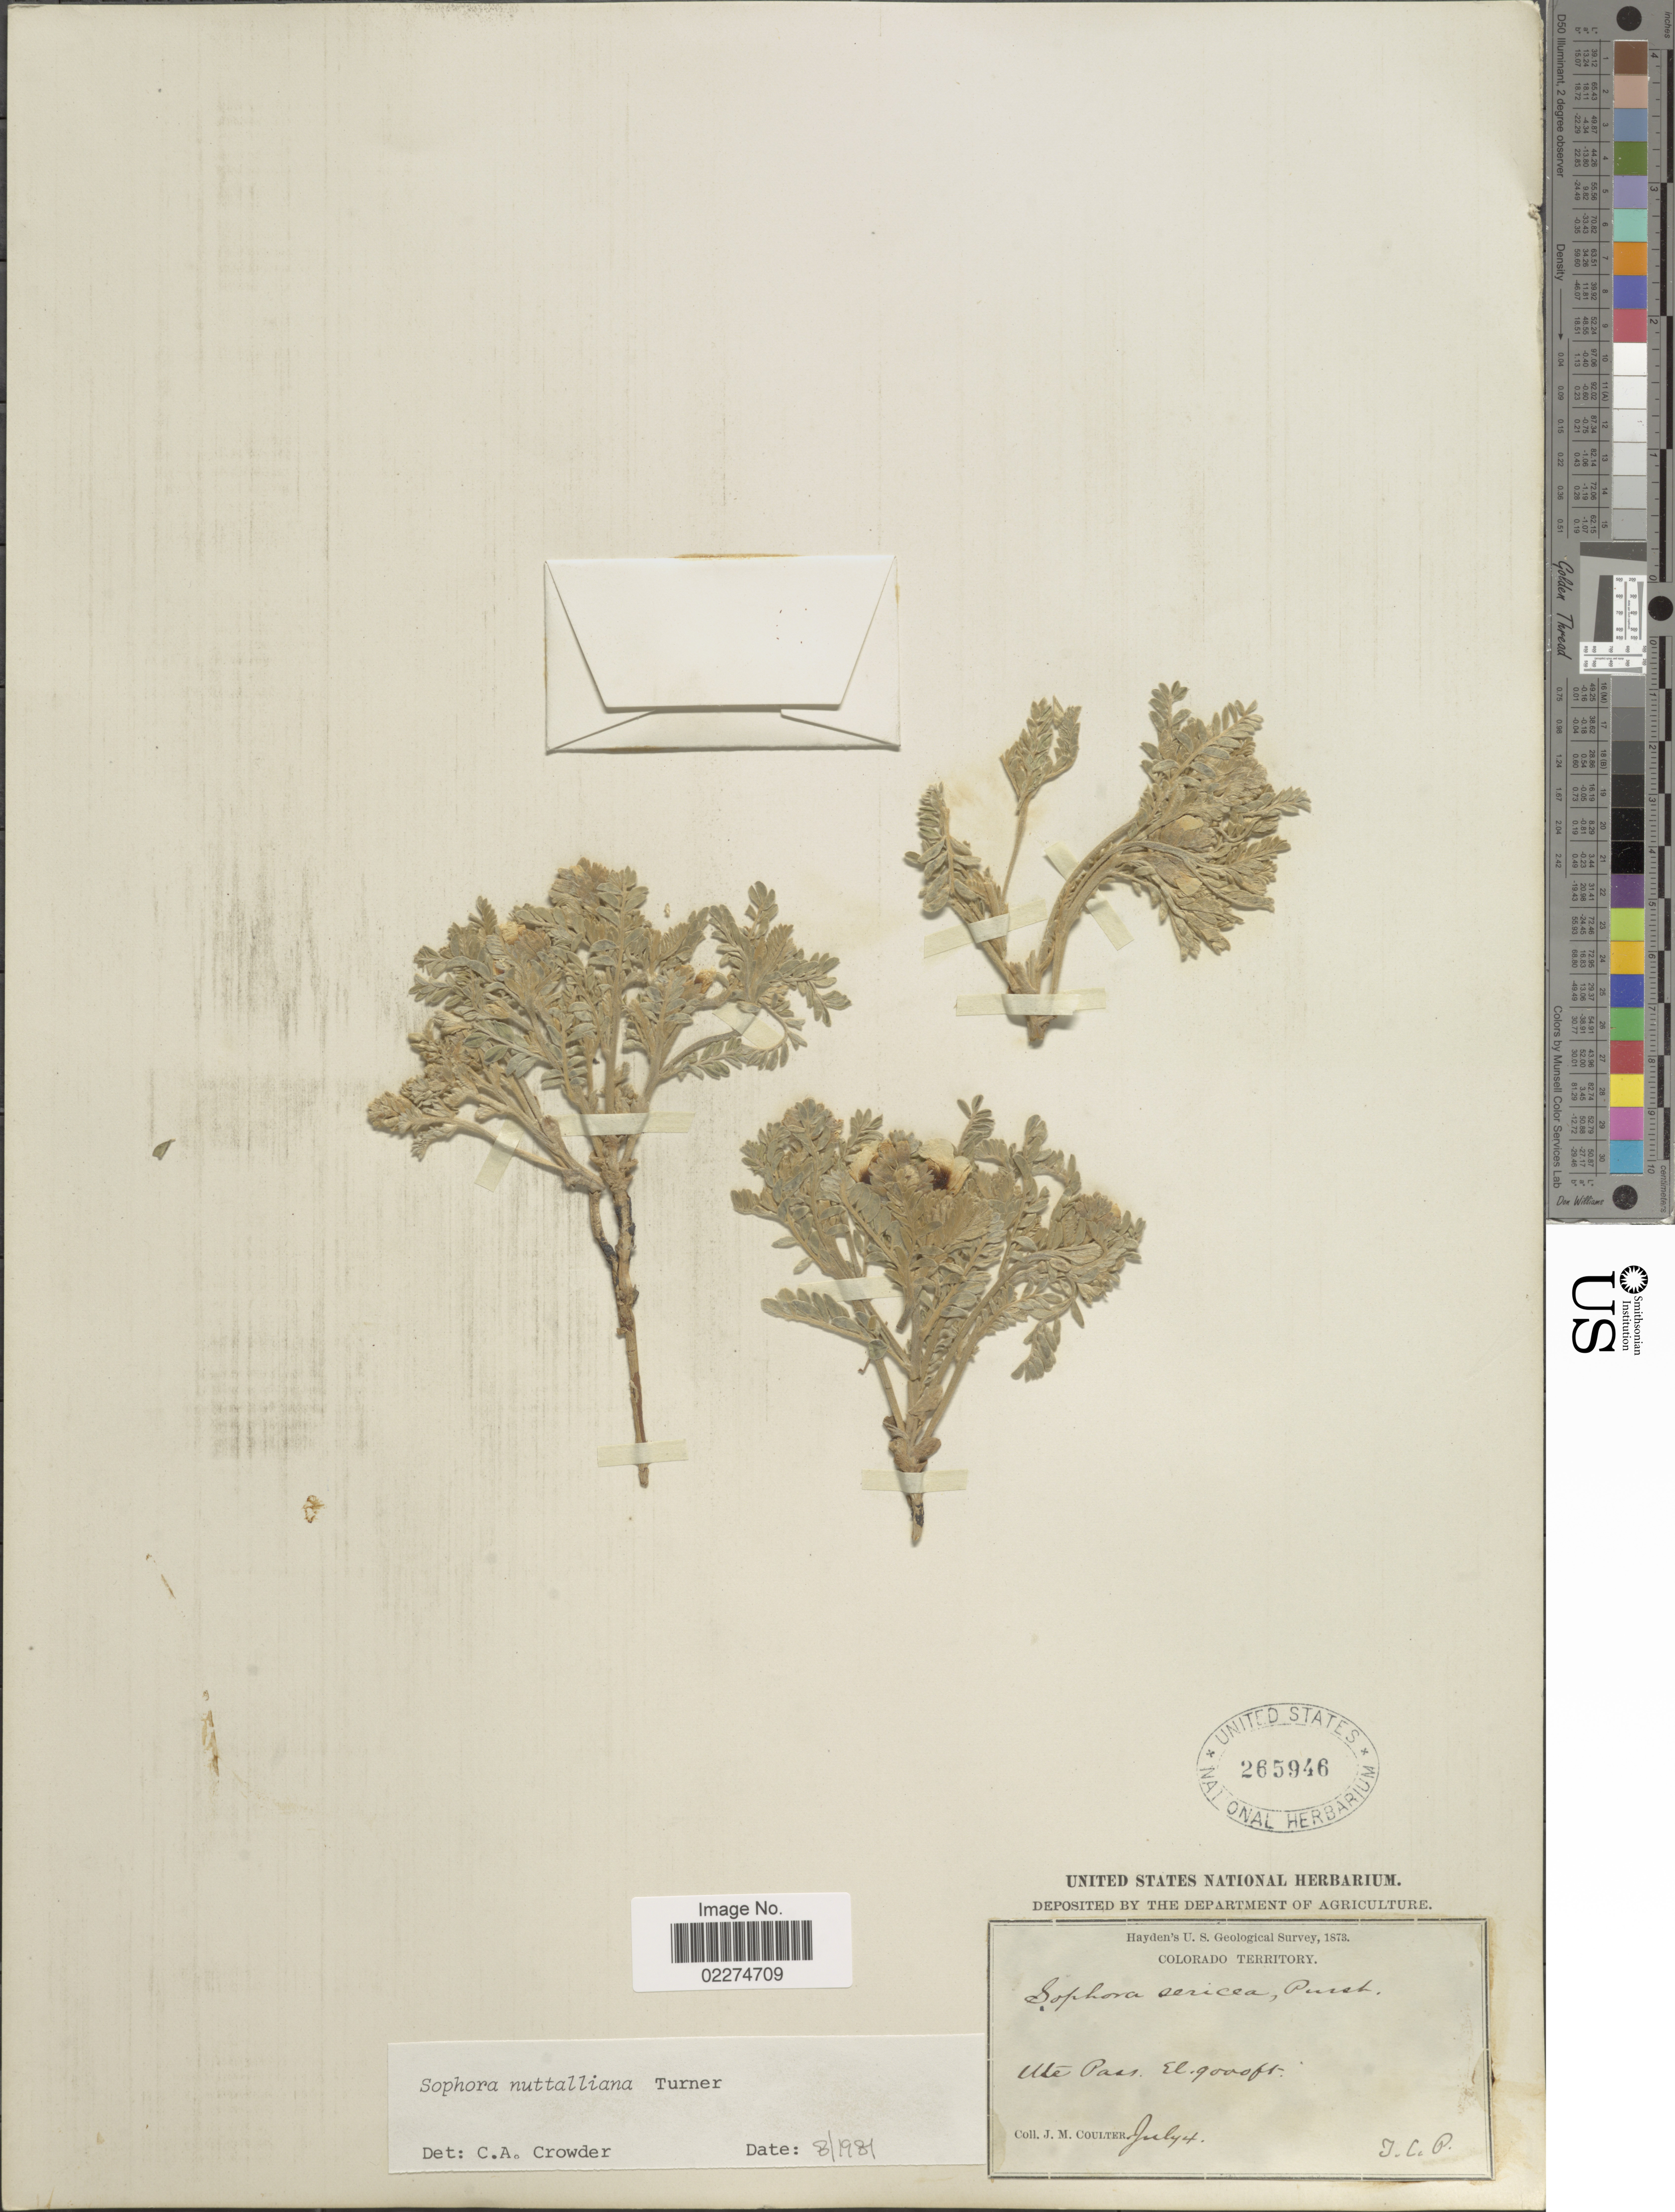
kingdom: Plantae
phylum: Tracheophyta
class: Magnoliopsida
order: Fabales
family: Fabaceae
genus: Sophora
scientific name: Sophora nuttalliana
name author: B.L. Turner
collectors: J. M. Coulter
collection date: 1873-07-04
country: United States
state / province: Colorado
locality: Colorado Territory, Ute Pass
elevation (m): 2743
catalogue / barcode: US 265946